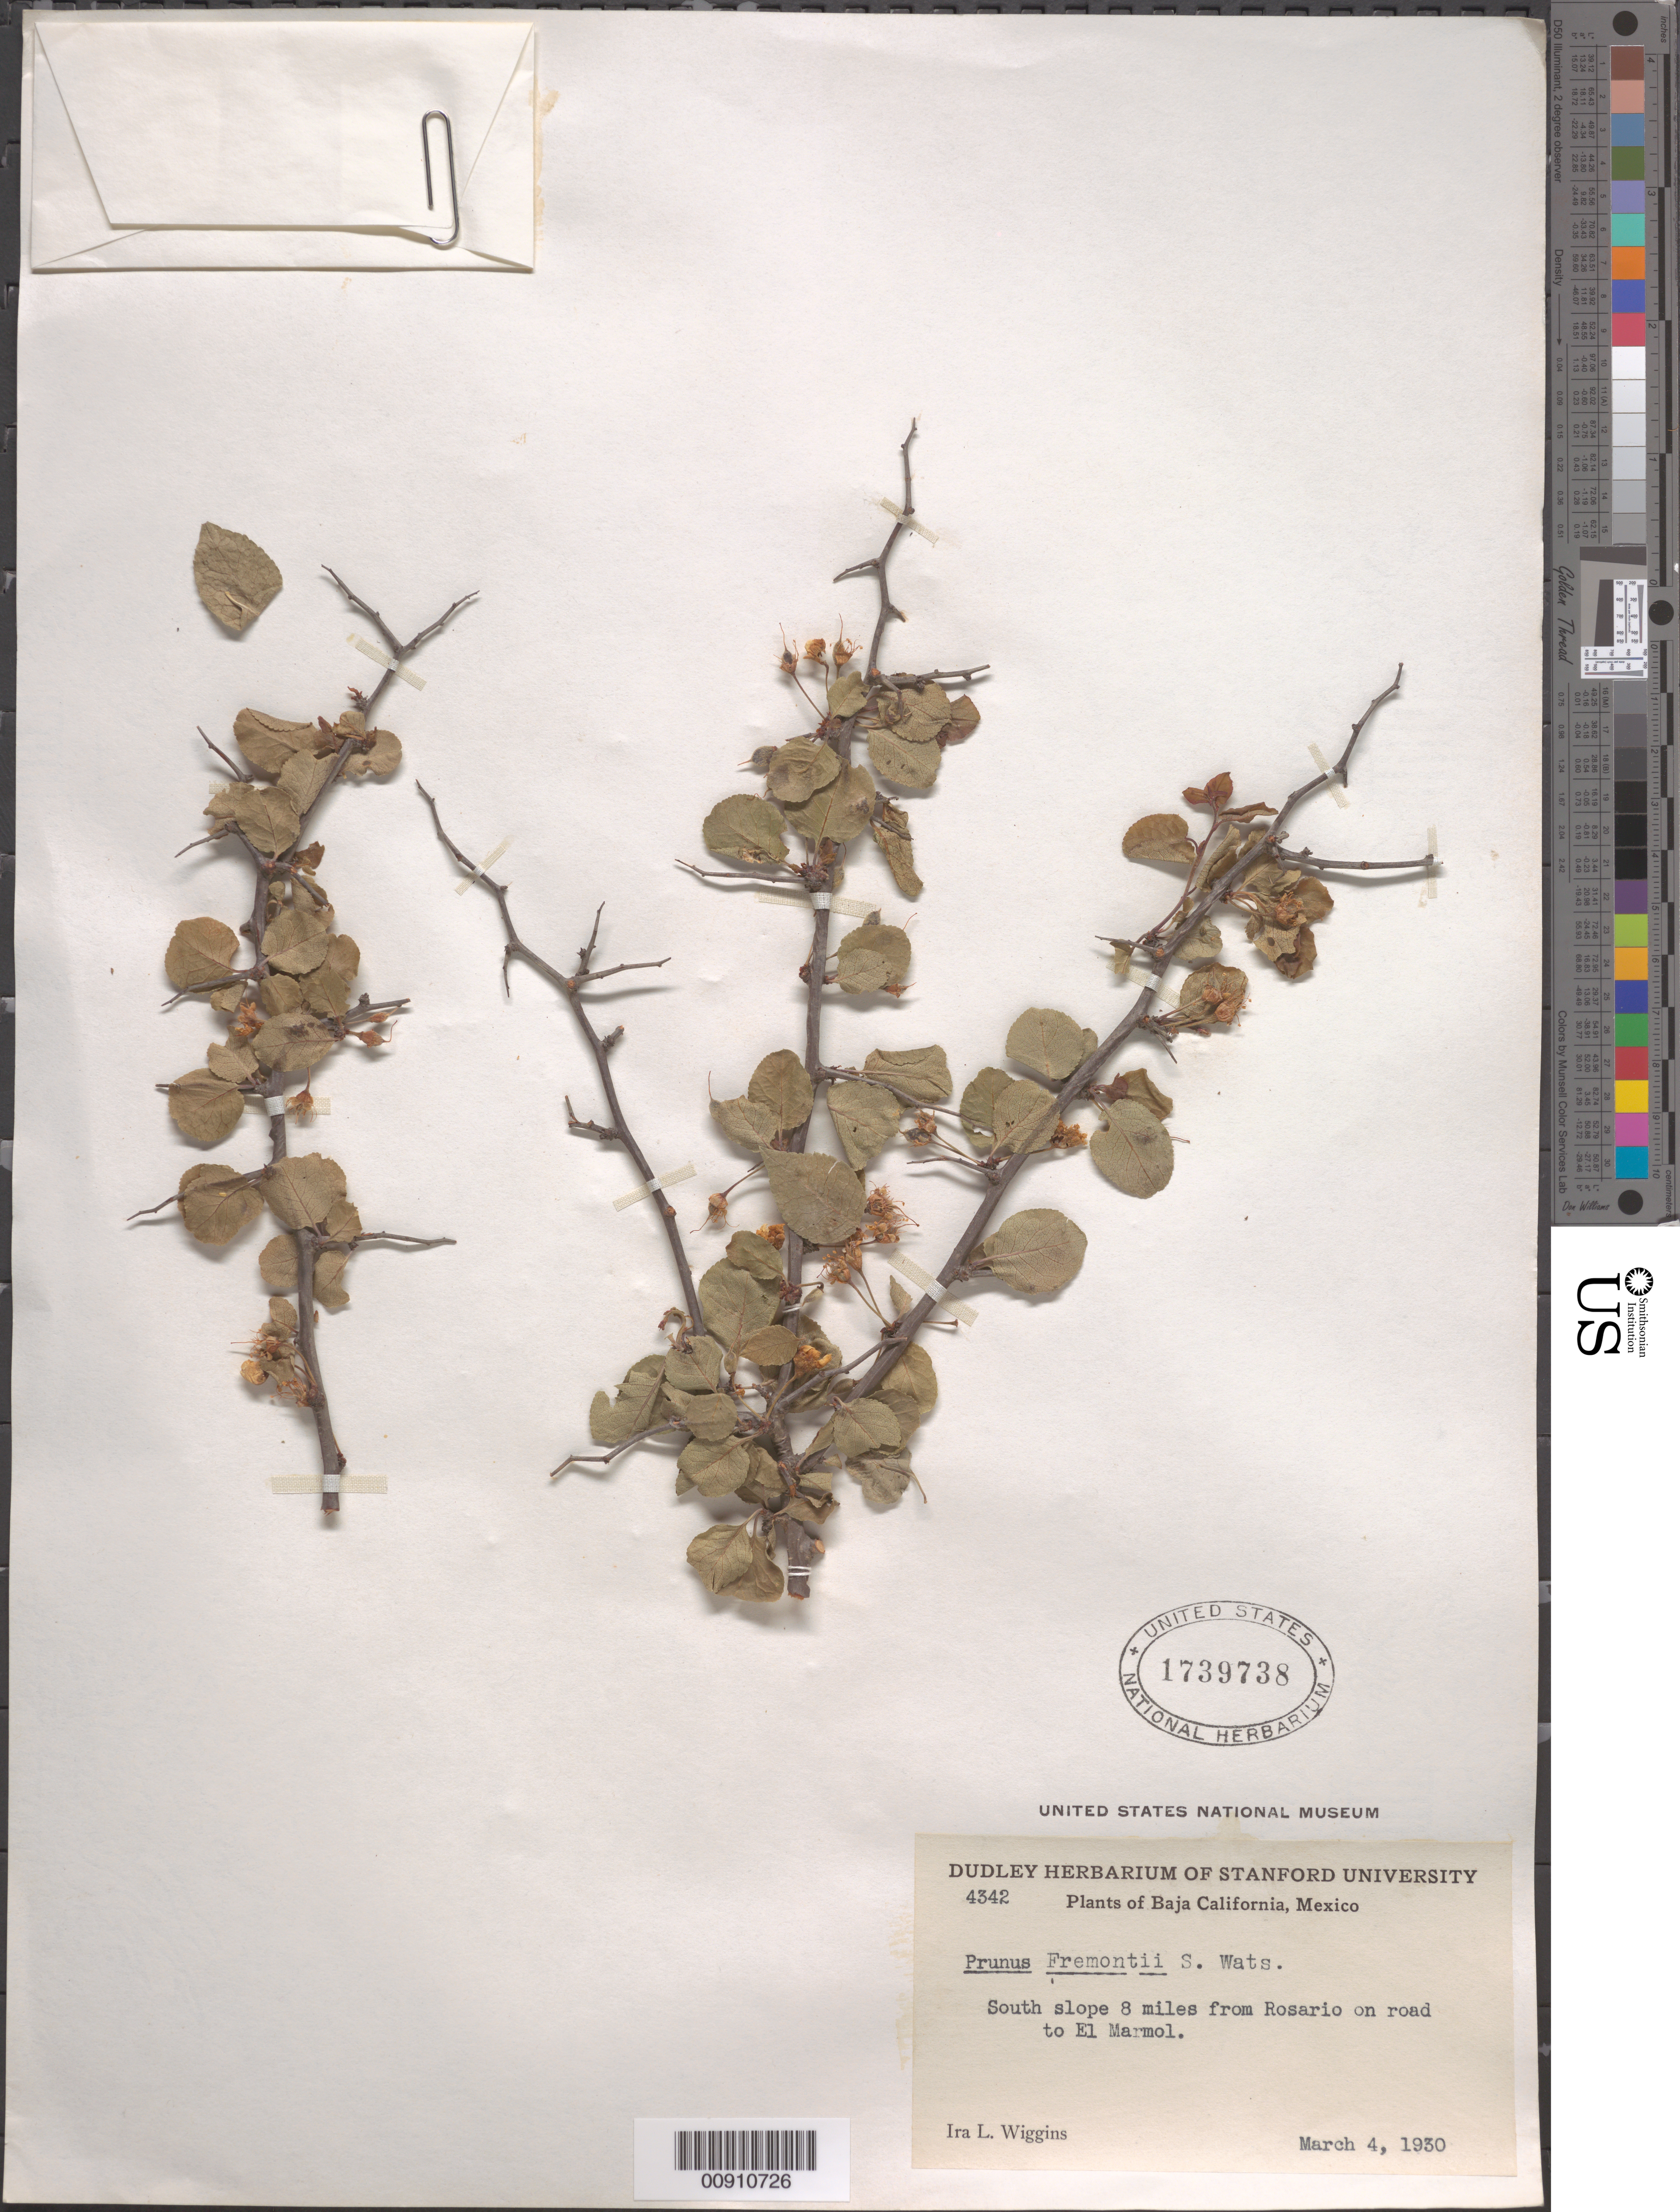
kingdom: Plantae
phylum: Tracheophyta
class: Magnoliopsida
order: Rosales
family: Rosaceae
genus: Prunus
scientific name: Prunus fremontii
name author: S. Watson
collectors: I. L. Wiggins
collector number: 4342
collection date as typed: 04 Mar 1930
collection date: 1930-03-04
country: Mexico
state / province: Baja California Norte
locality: South slope 8 miles from Rosario on road to El Marmol, Baja California.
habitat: South slope.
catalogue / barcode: US 1739738